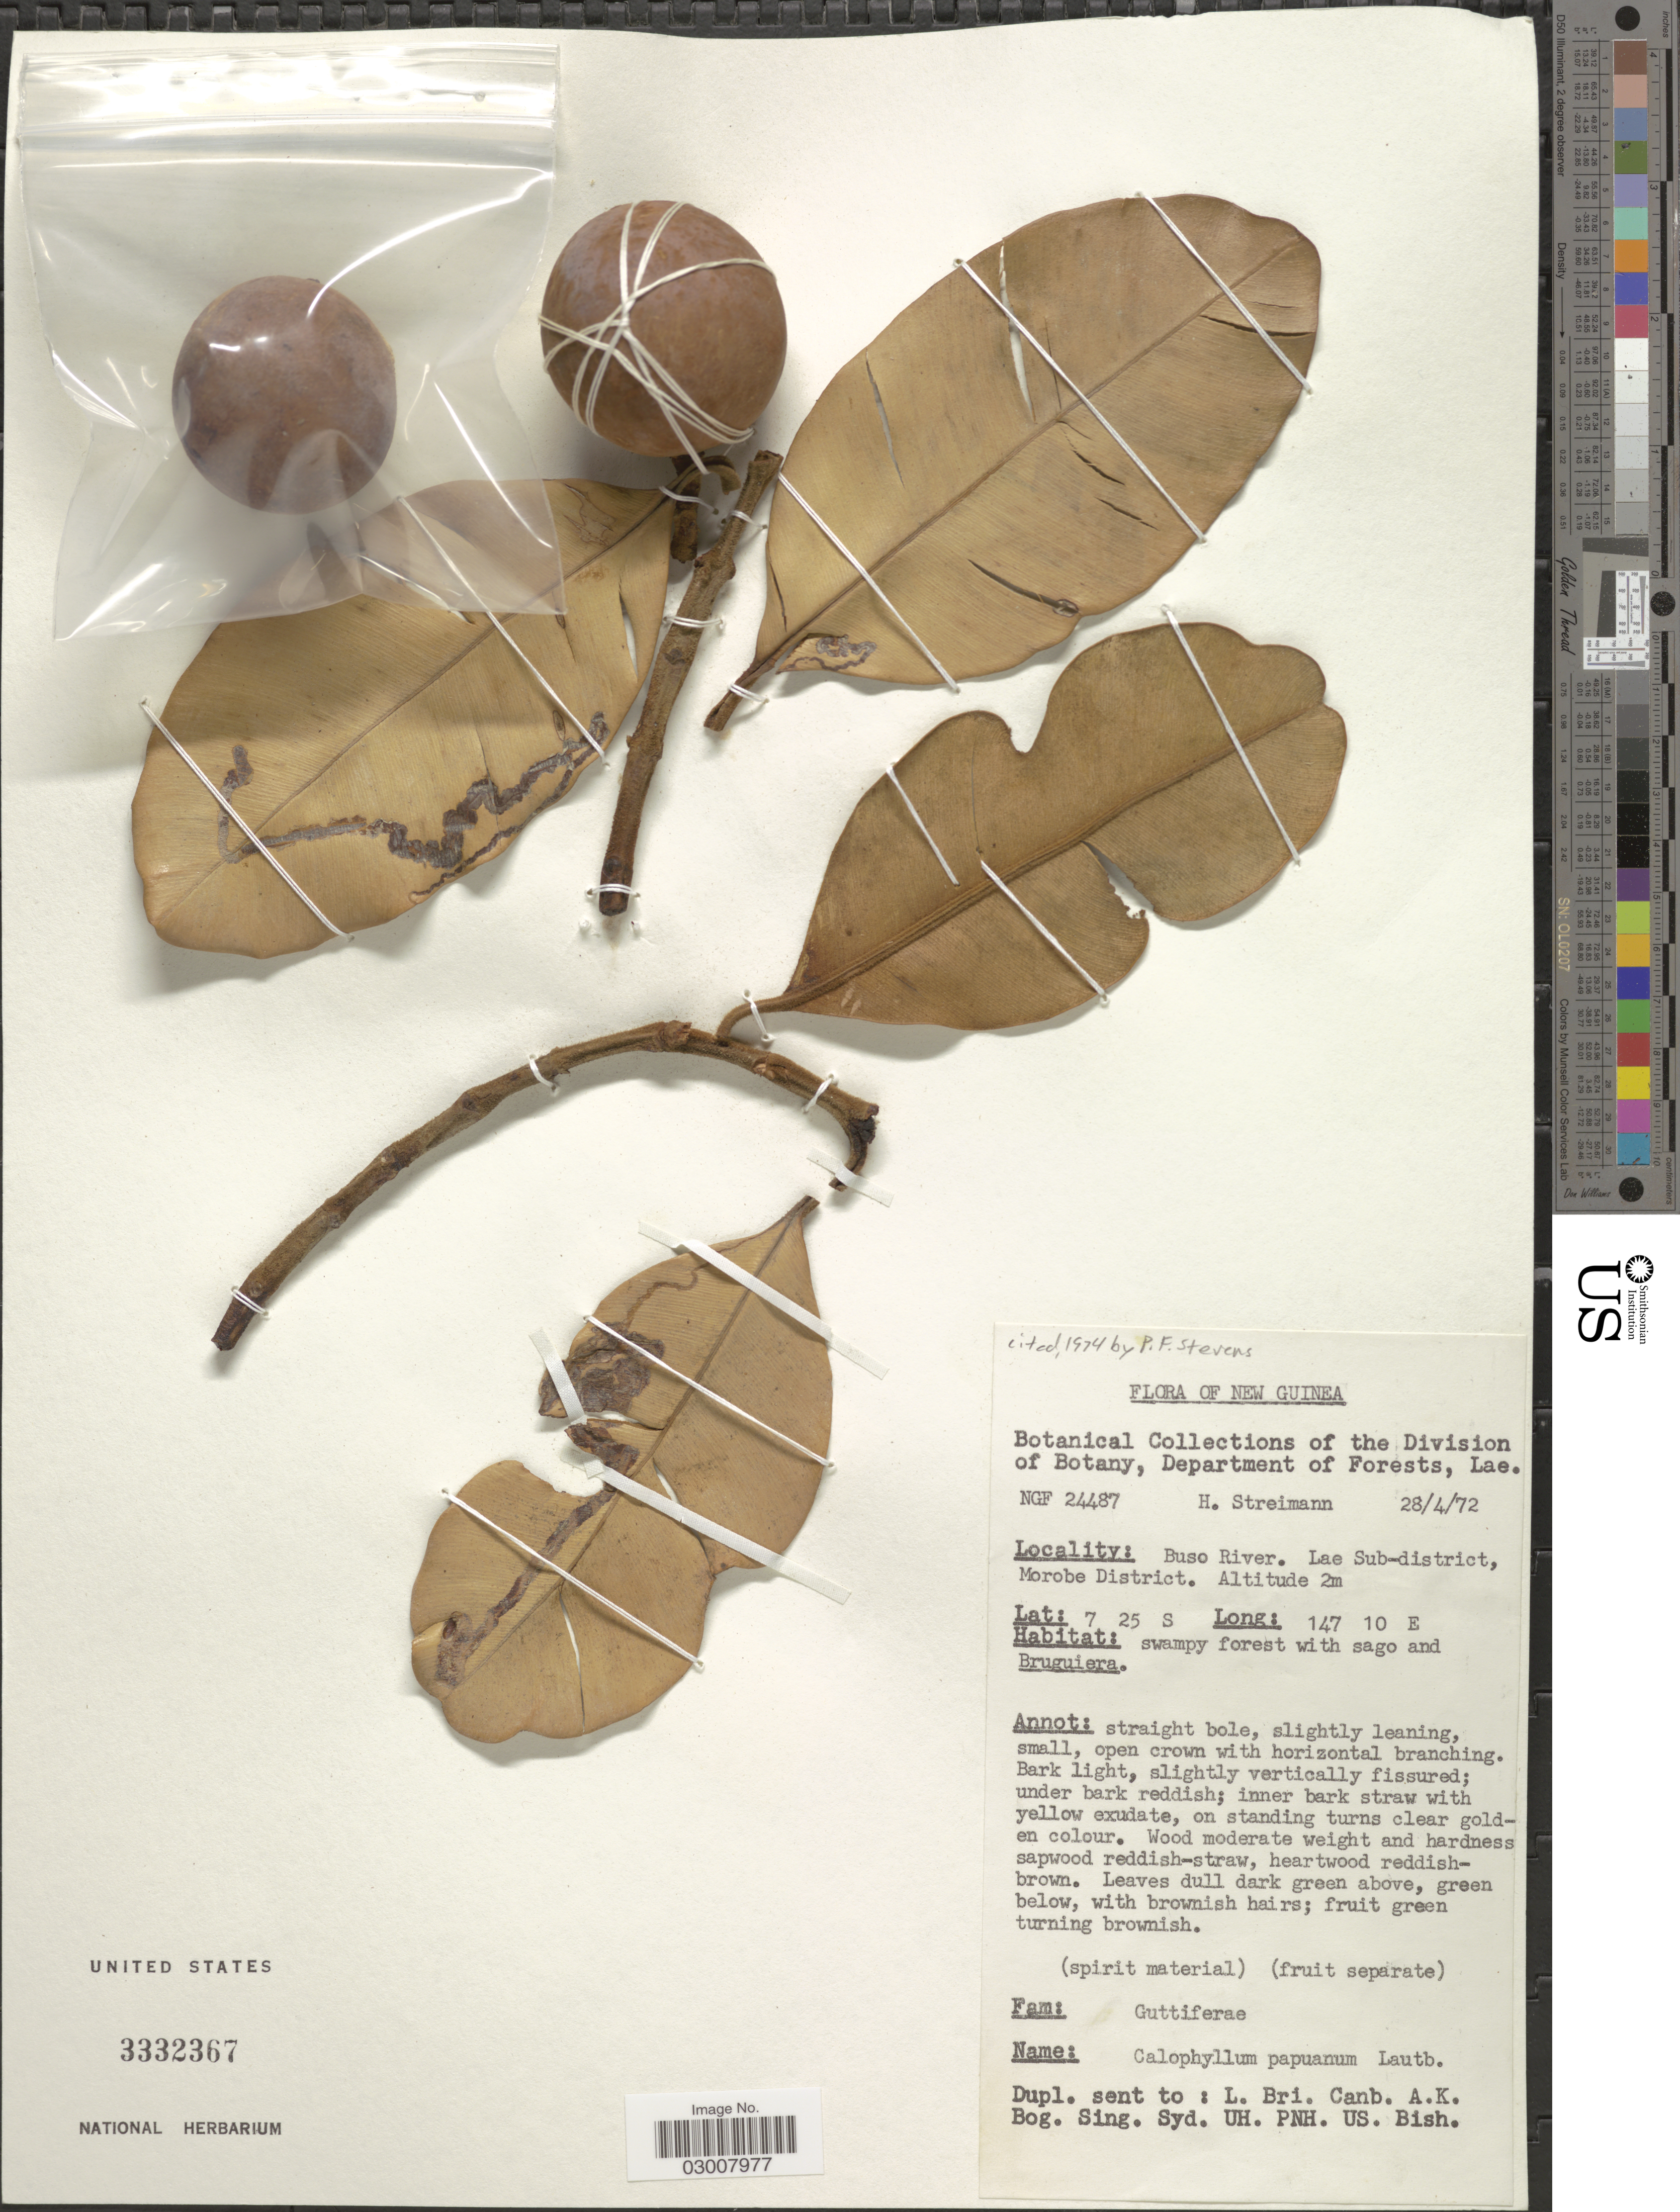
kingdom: Plantae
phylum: Tracheophyta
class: Magnoliopsida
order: Malpighiales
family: Calophyllaceae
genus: Calophyllum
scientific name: Calophyllum papuanum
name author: Lauterb.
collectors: H. Streimann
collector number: NGF 24487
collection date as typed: Transcribed d/m/y: 28/4/72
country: Papua New Guinea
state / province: Morobe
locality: New Guinea. Buso River. Lae Sub-district, Morobe District.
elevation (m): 2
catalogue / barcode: US 3332367